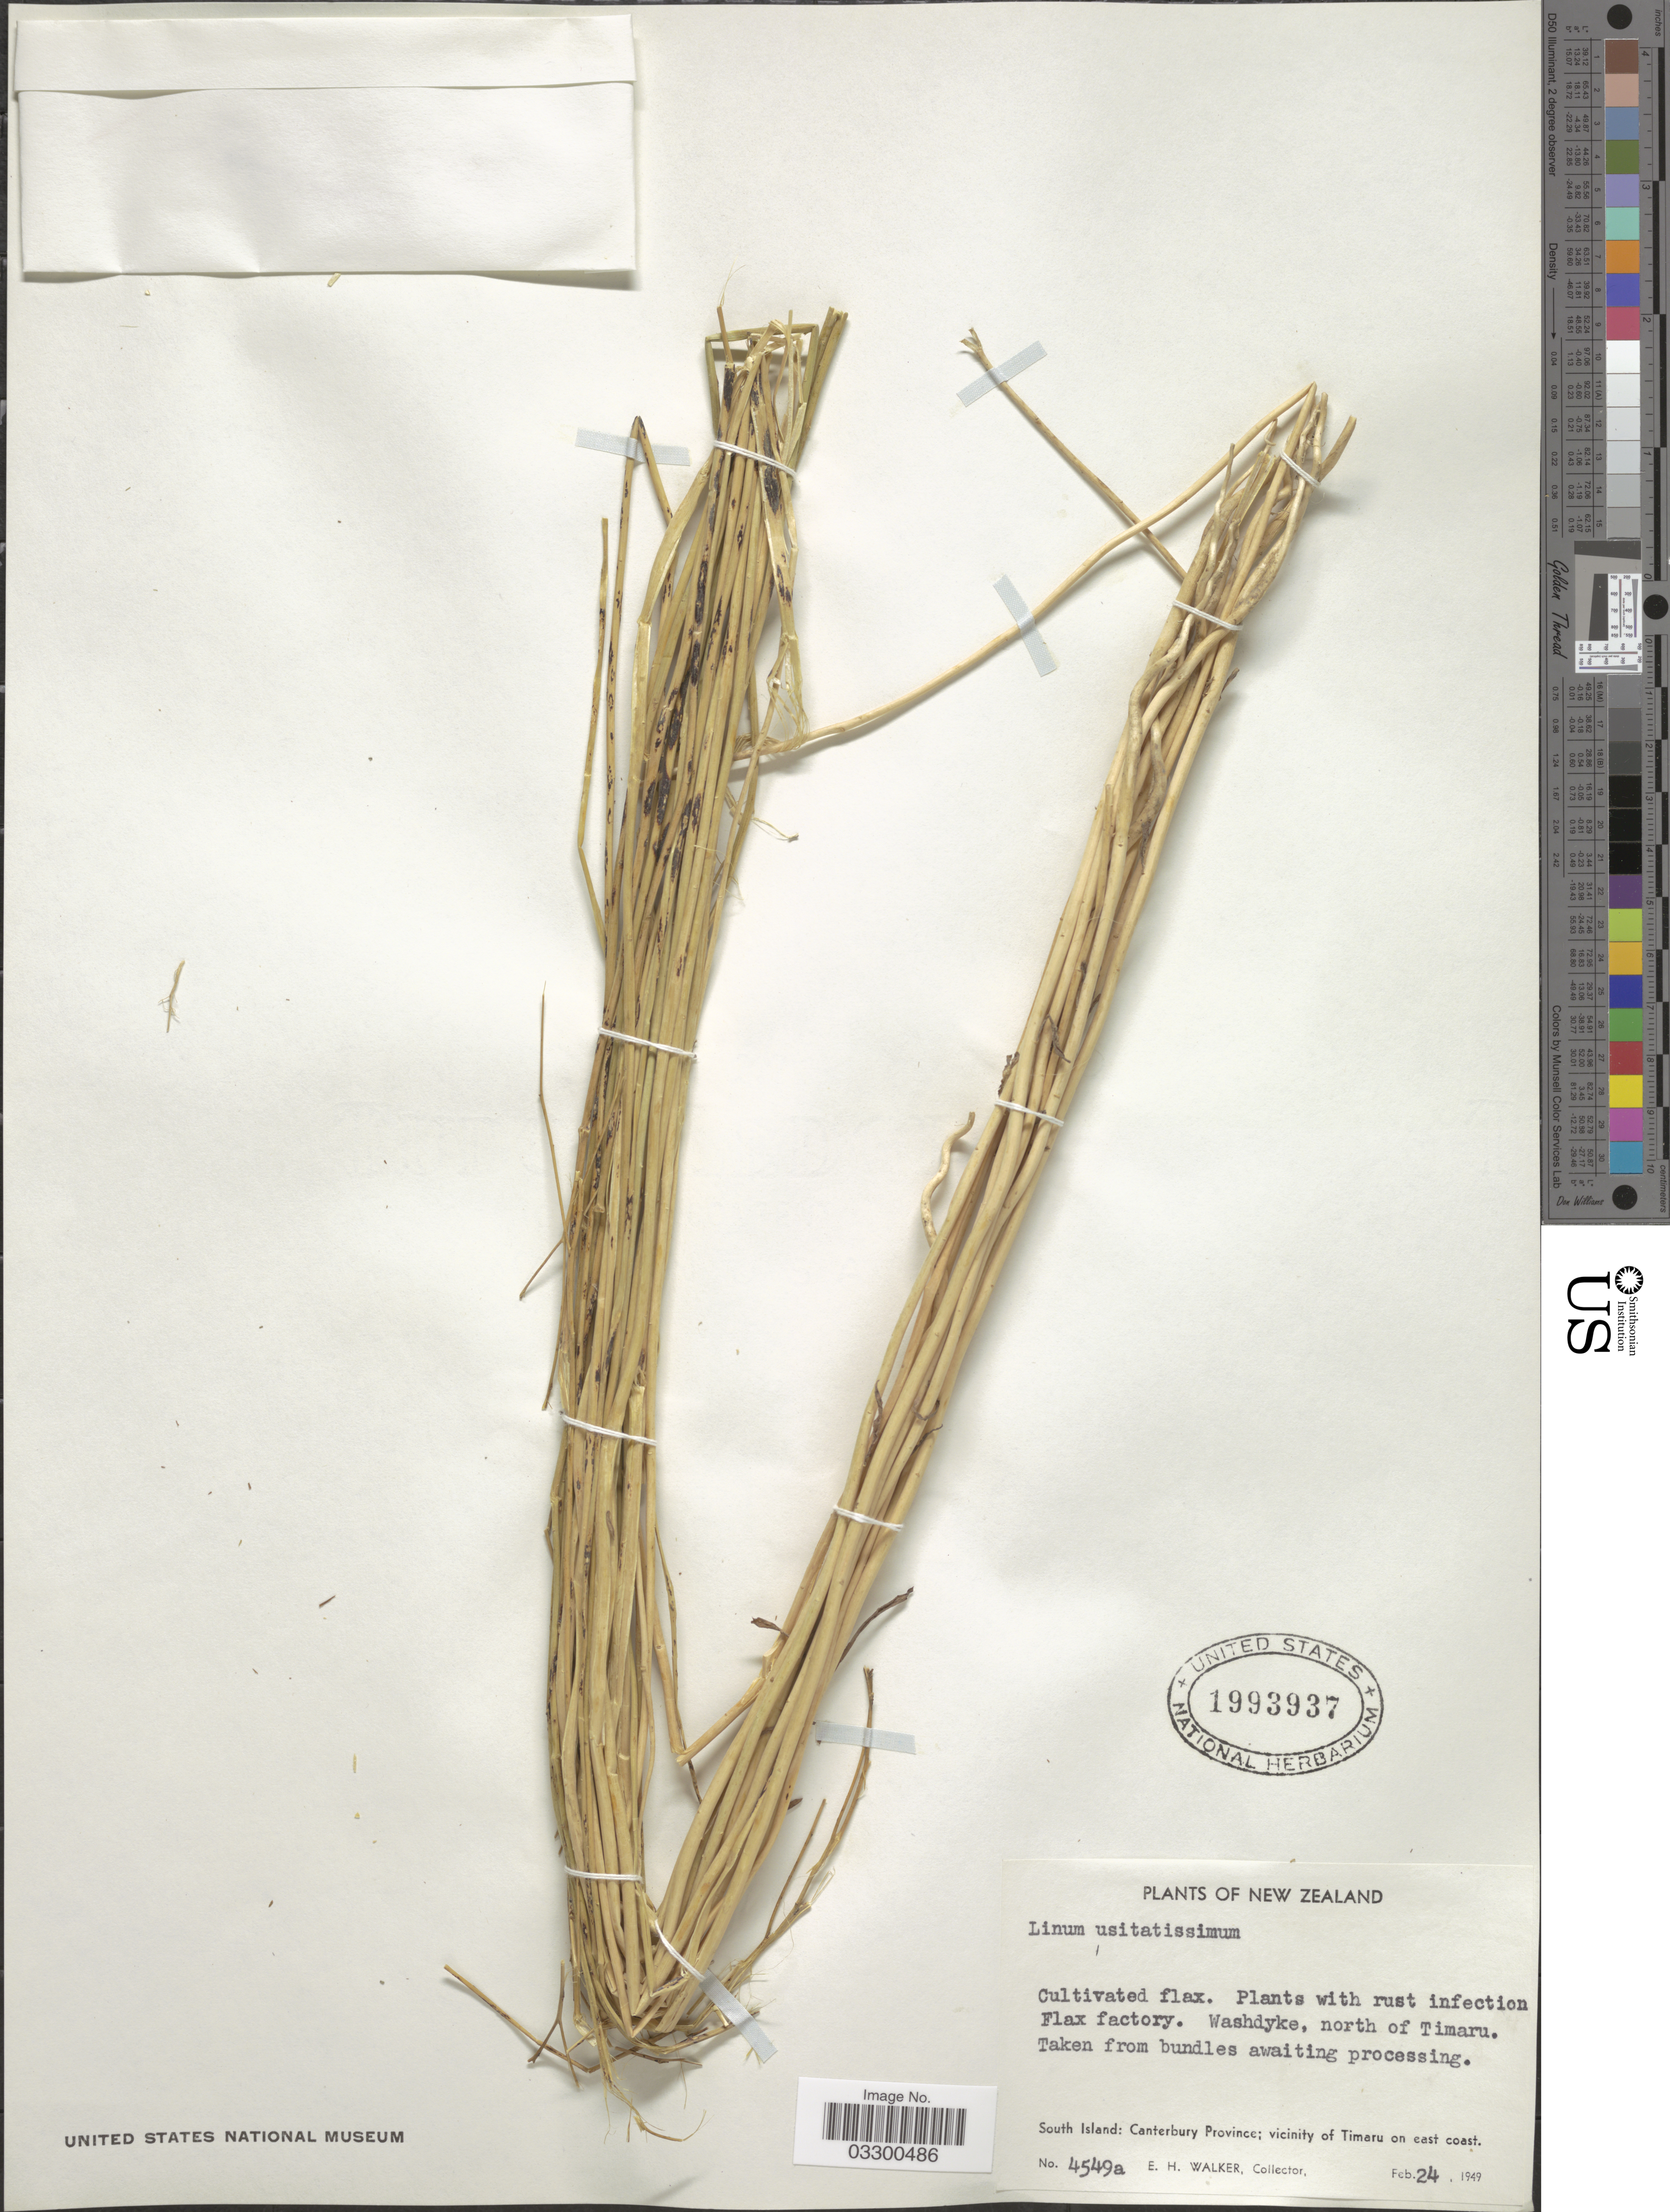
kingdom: Plantae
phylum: Tracheophyta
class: Magnoliopsida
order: Malpighiales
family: Linaceae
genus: Linum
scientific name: Linum usitatissimum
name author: L.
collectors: E. H. Walker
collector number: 4549a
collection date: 1949-02-24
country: New Zealand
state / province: Canterbury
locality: Washdyke, north of Timaru. South Island: vicinity of Timaru on east coast.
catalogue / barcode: US 1993937